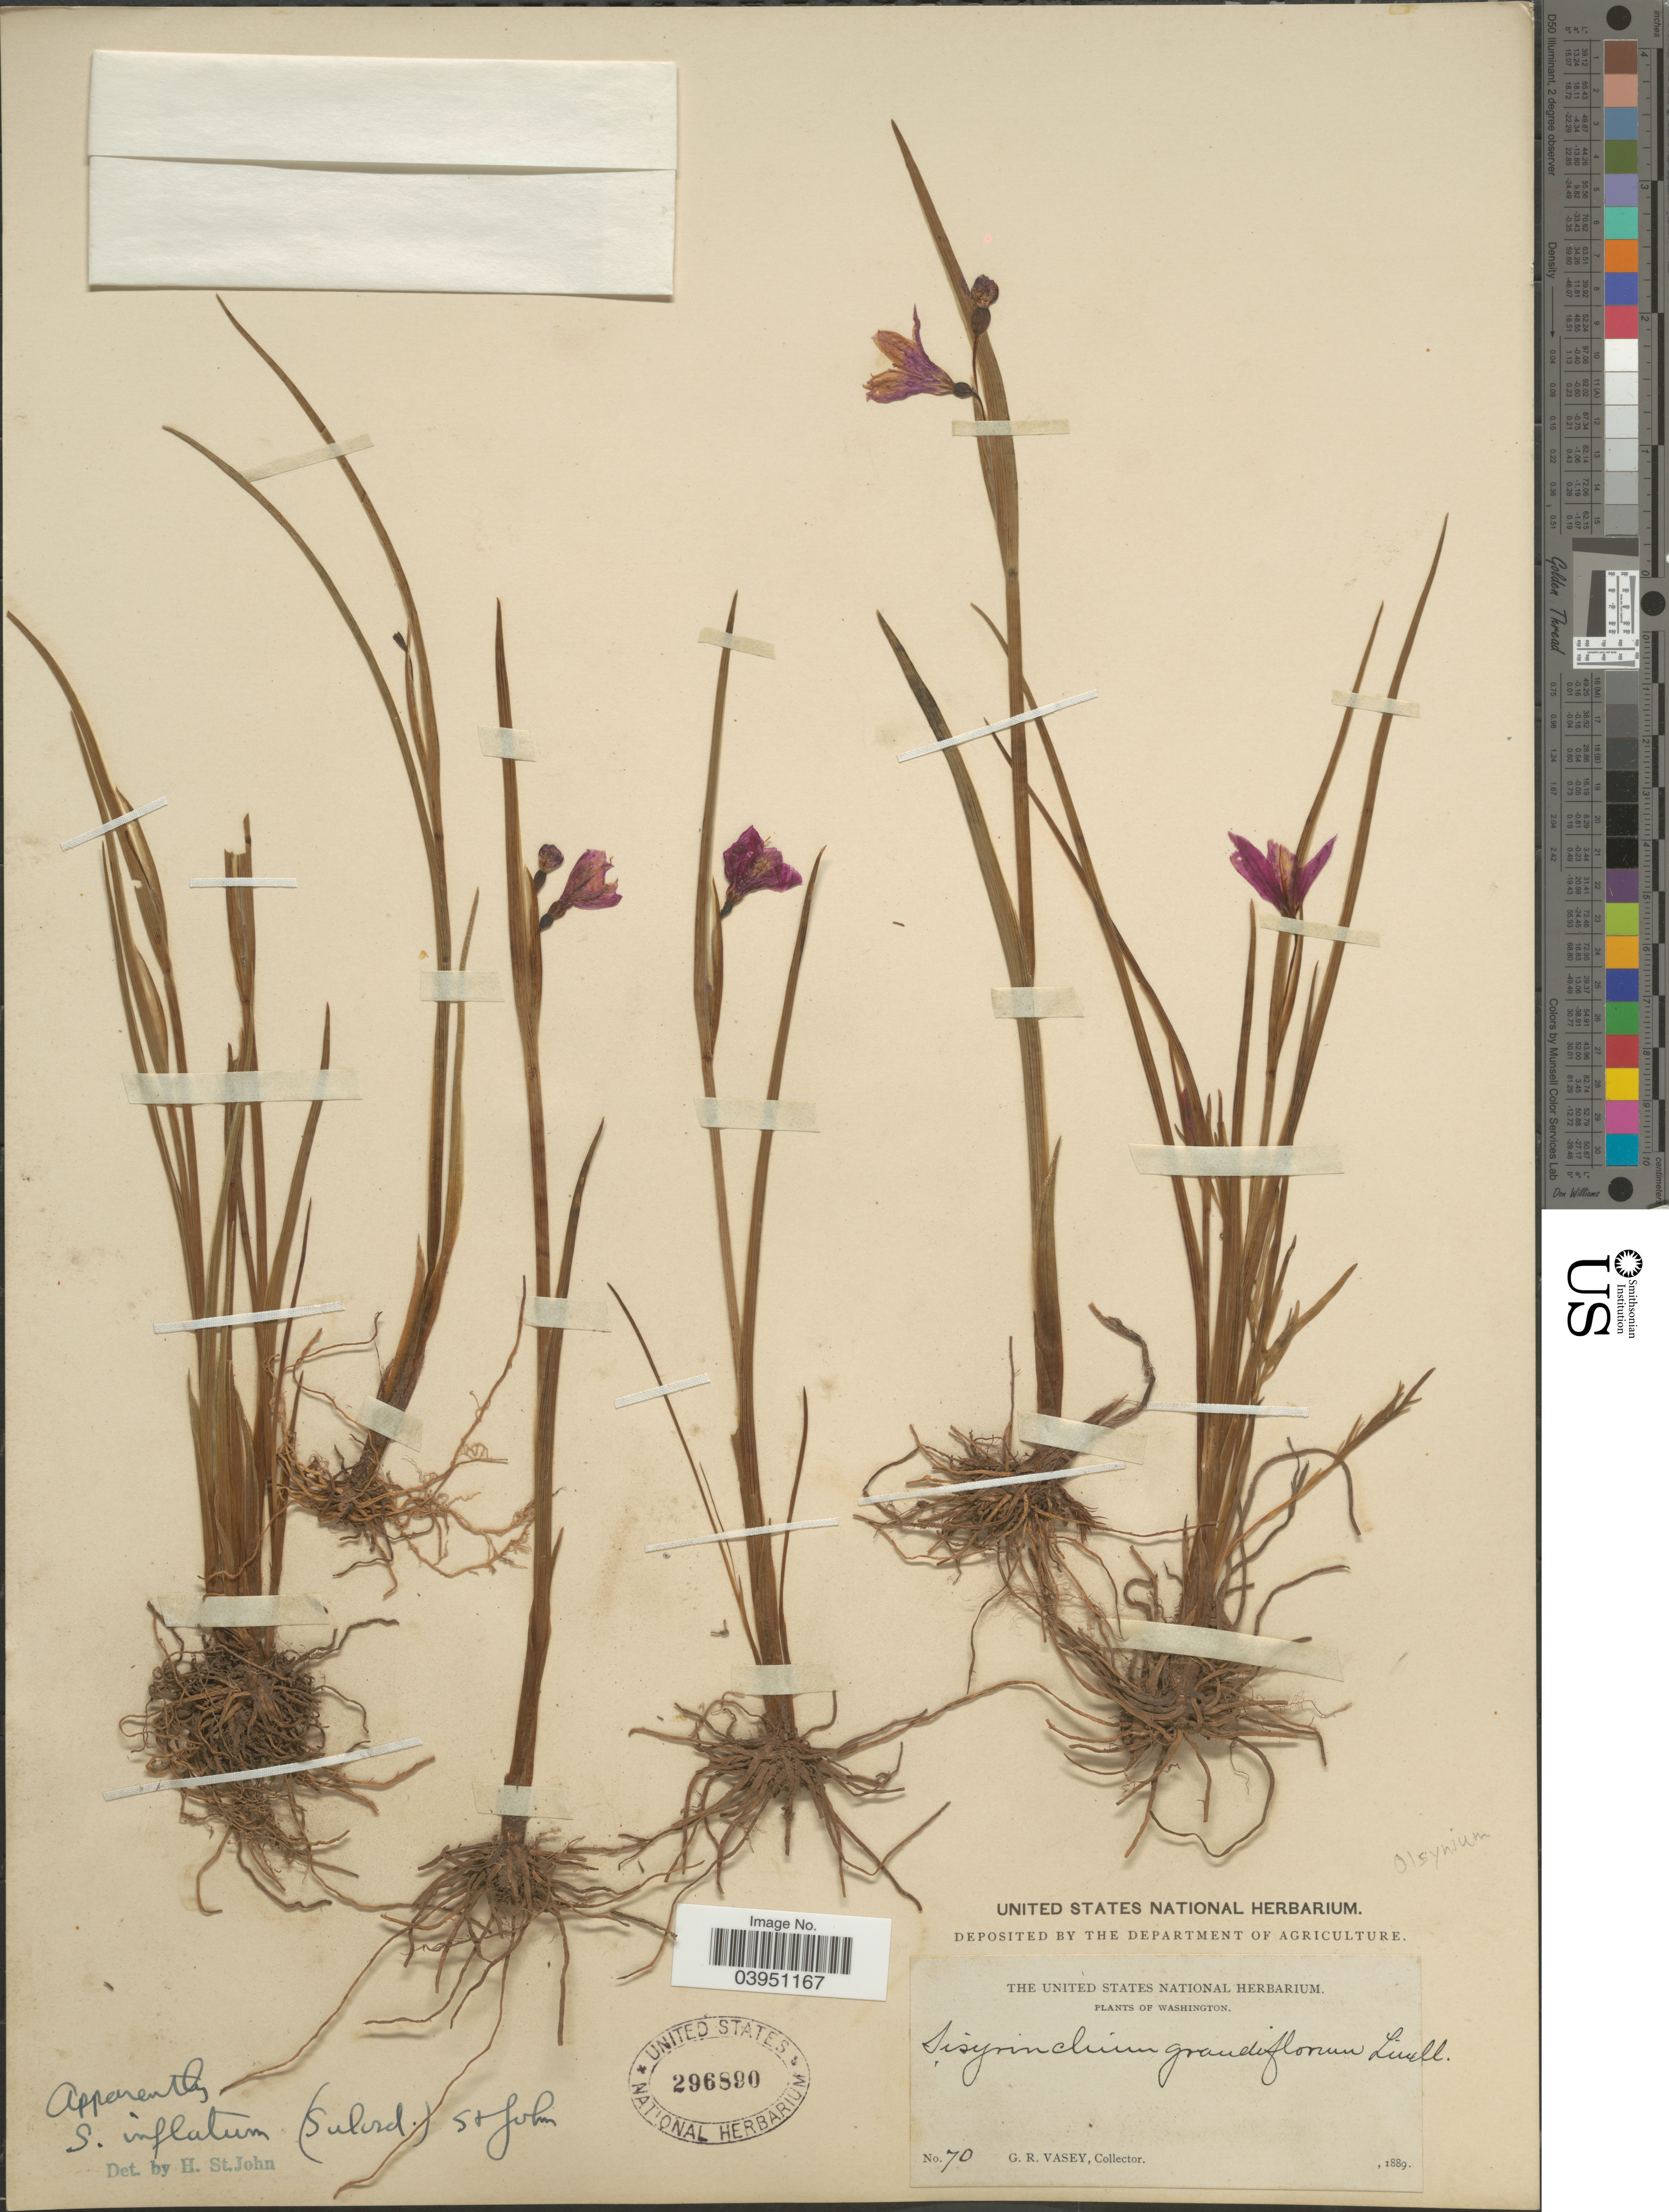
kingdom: Plantae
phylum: Tracheophyta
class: Liliopsida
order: Asparagales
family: Iridaceae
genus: Sisyrinchium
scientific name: Sisyrinchium inflatum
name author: (Suksd.) H. St. John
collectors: G. R. Vasey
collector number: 70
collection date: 1889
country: United States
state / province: Washington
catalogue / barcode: US 296890